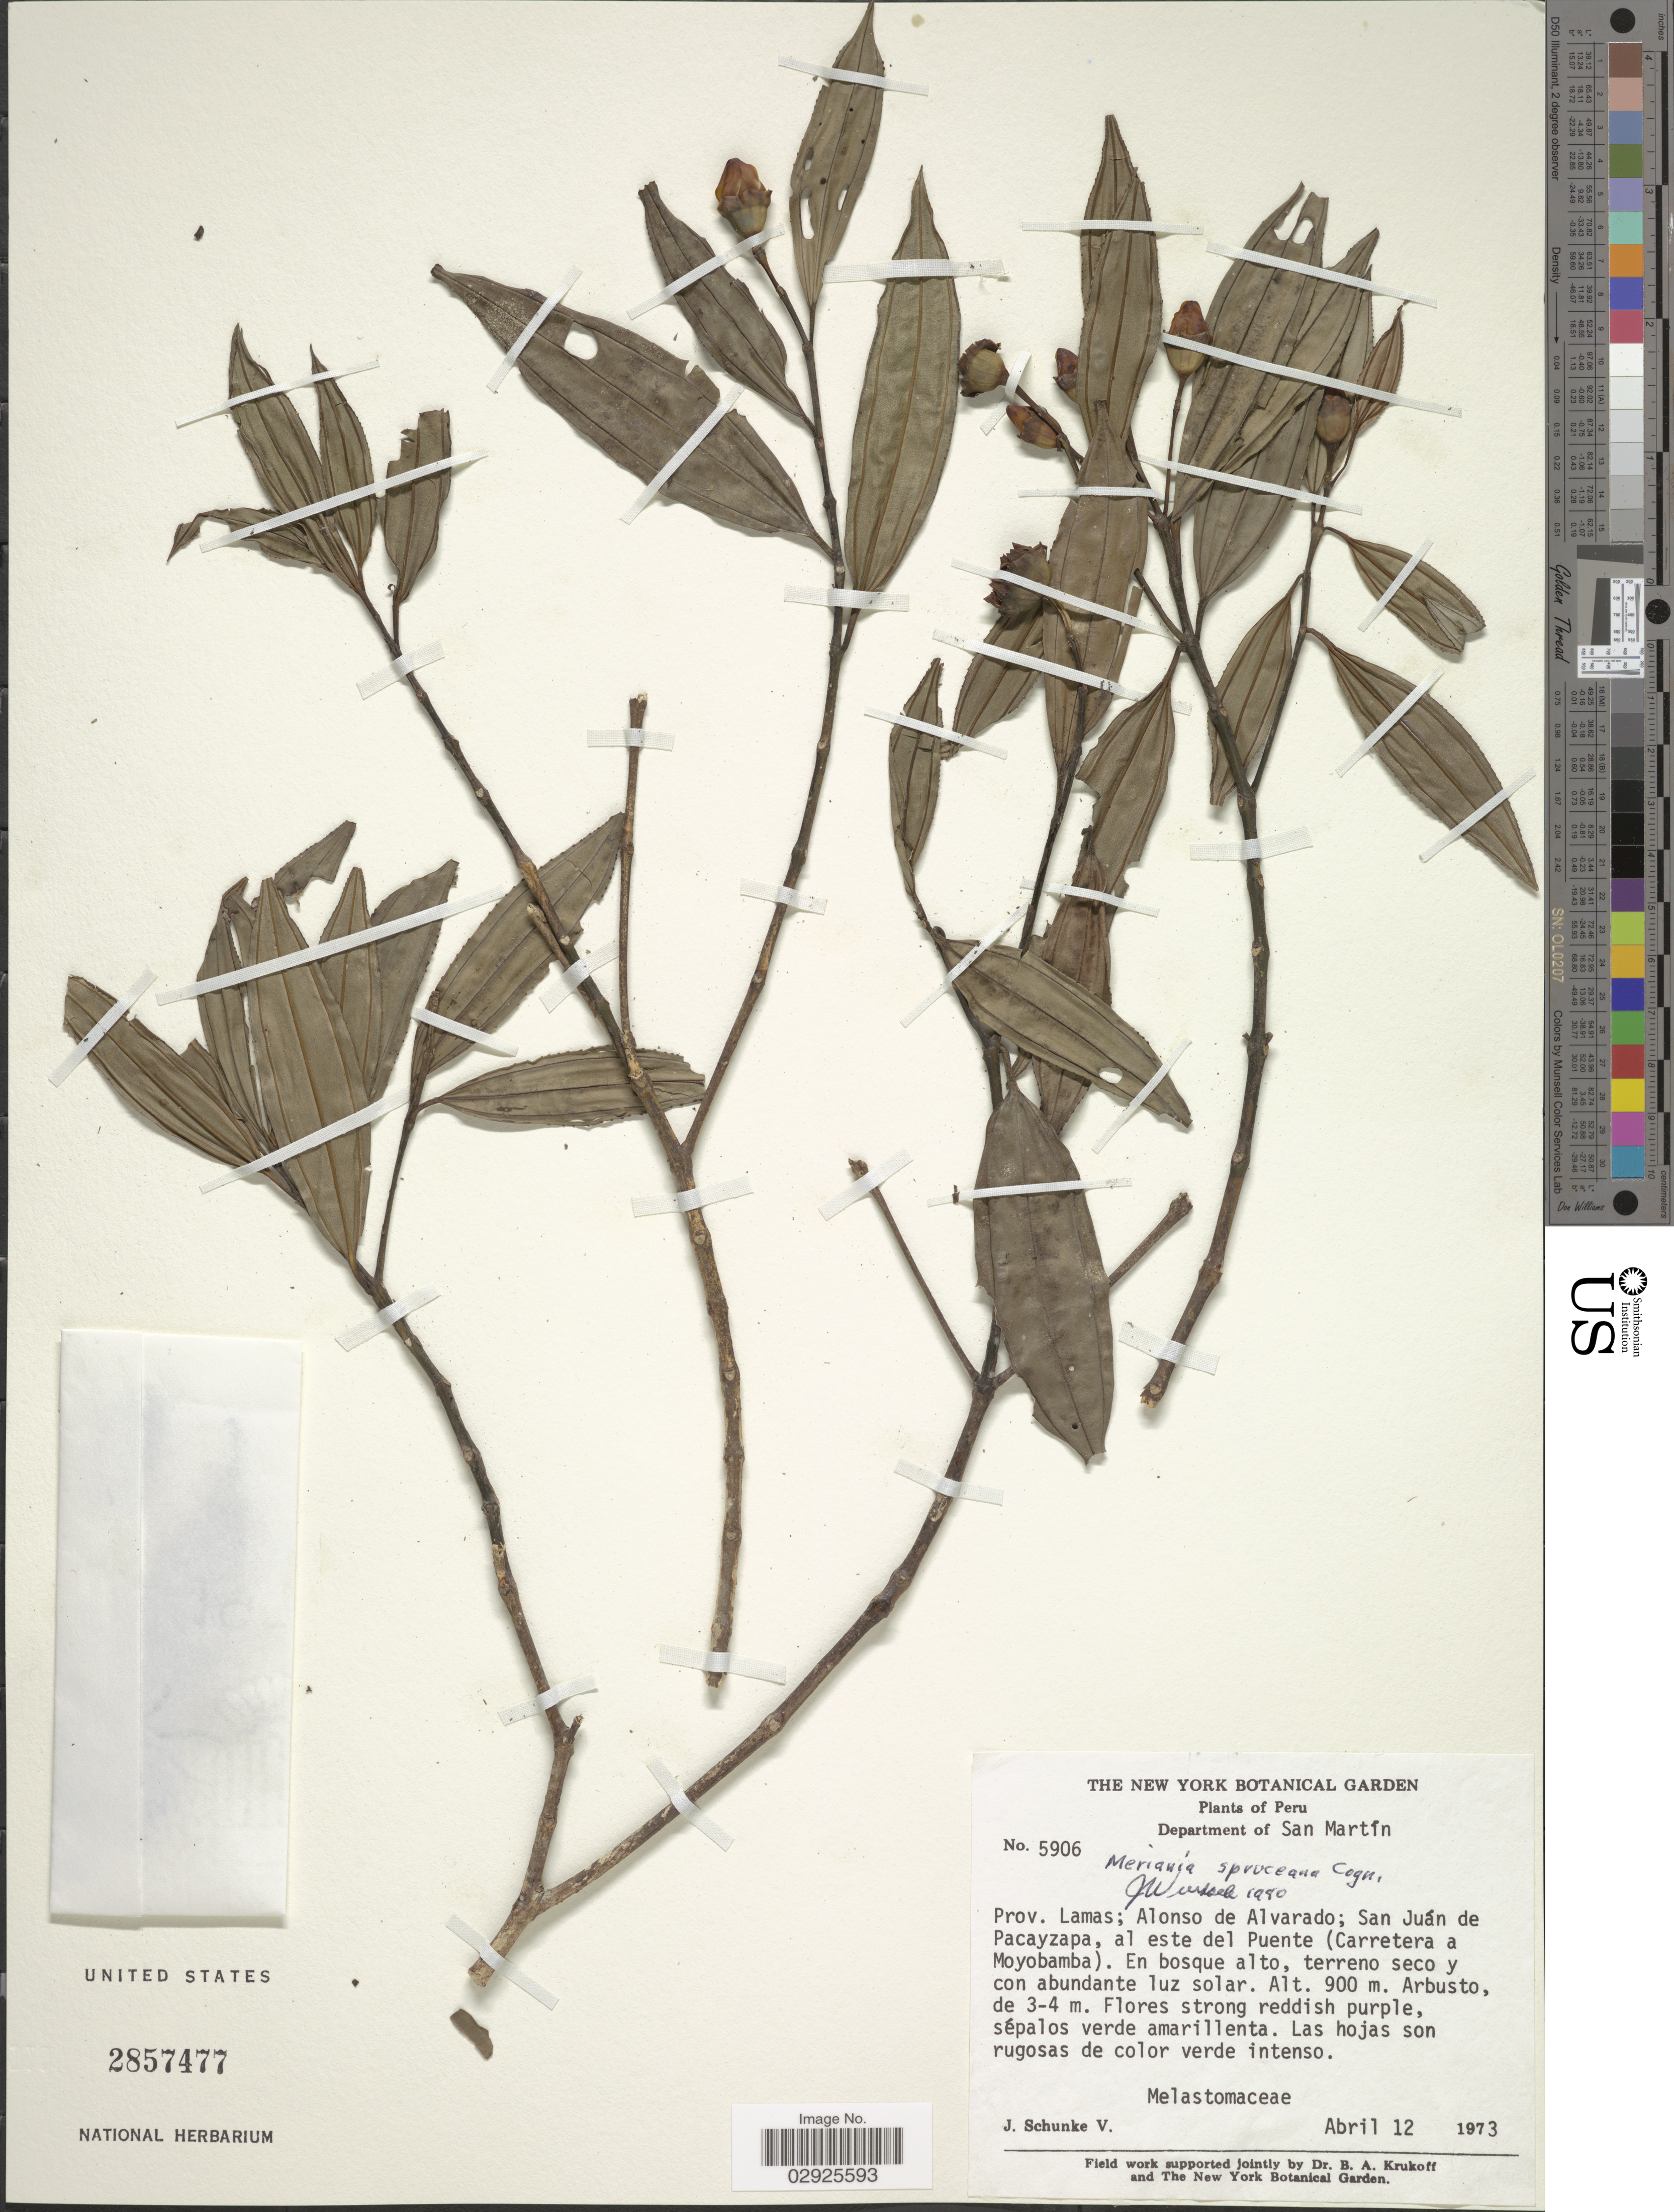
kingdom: Plantae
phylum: Tracheophyta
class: Magnoliopsida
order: Myrtales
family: Melastomataceae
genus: Meriania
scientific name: Meriania spruceana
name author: Cogn.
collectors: J. Schunke Vigo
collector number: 5906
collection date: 1973-04-12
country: Peru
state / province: San Martín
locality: Department of San Martín, Prov. Lamas: Alonso de Alvarado; San Juán de Pacayzapa, al este del Puente (Carretera a Moyobamba).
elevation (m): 900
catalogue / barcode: US 2857477